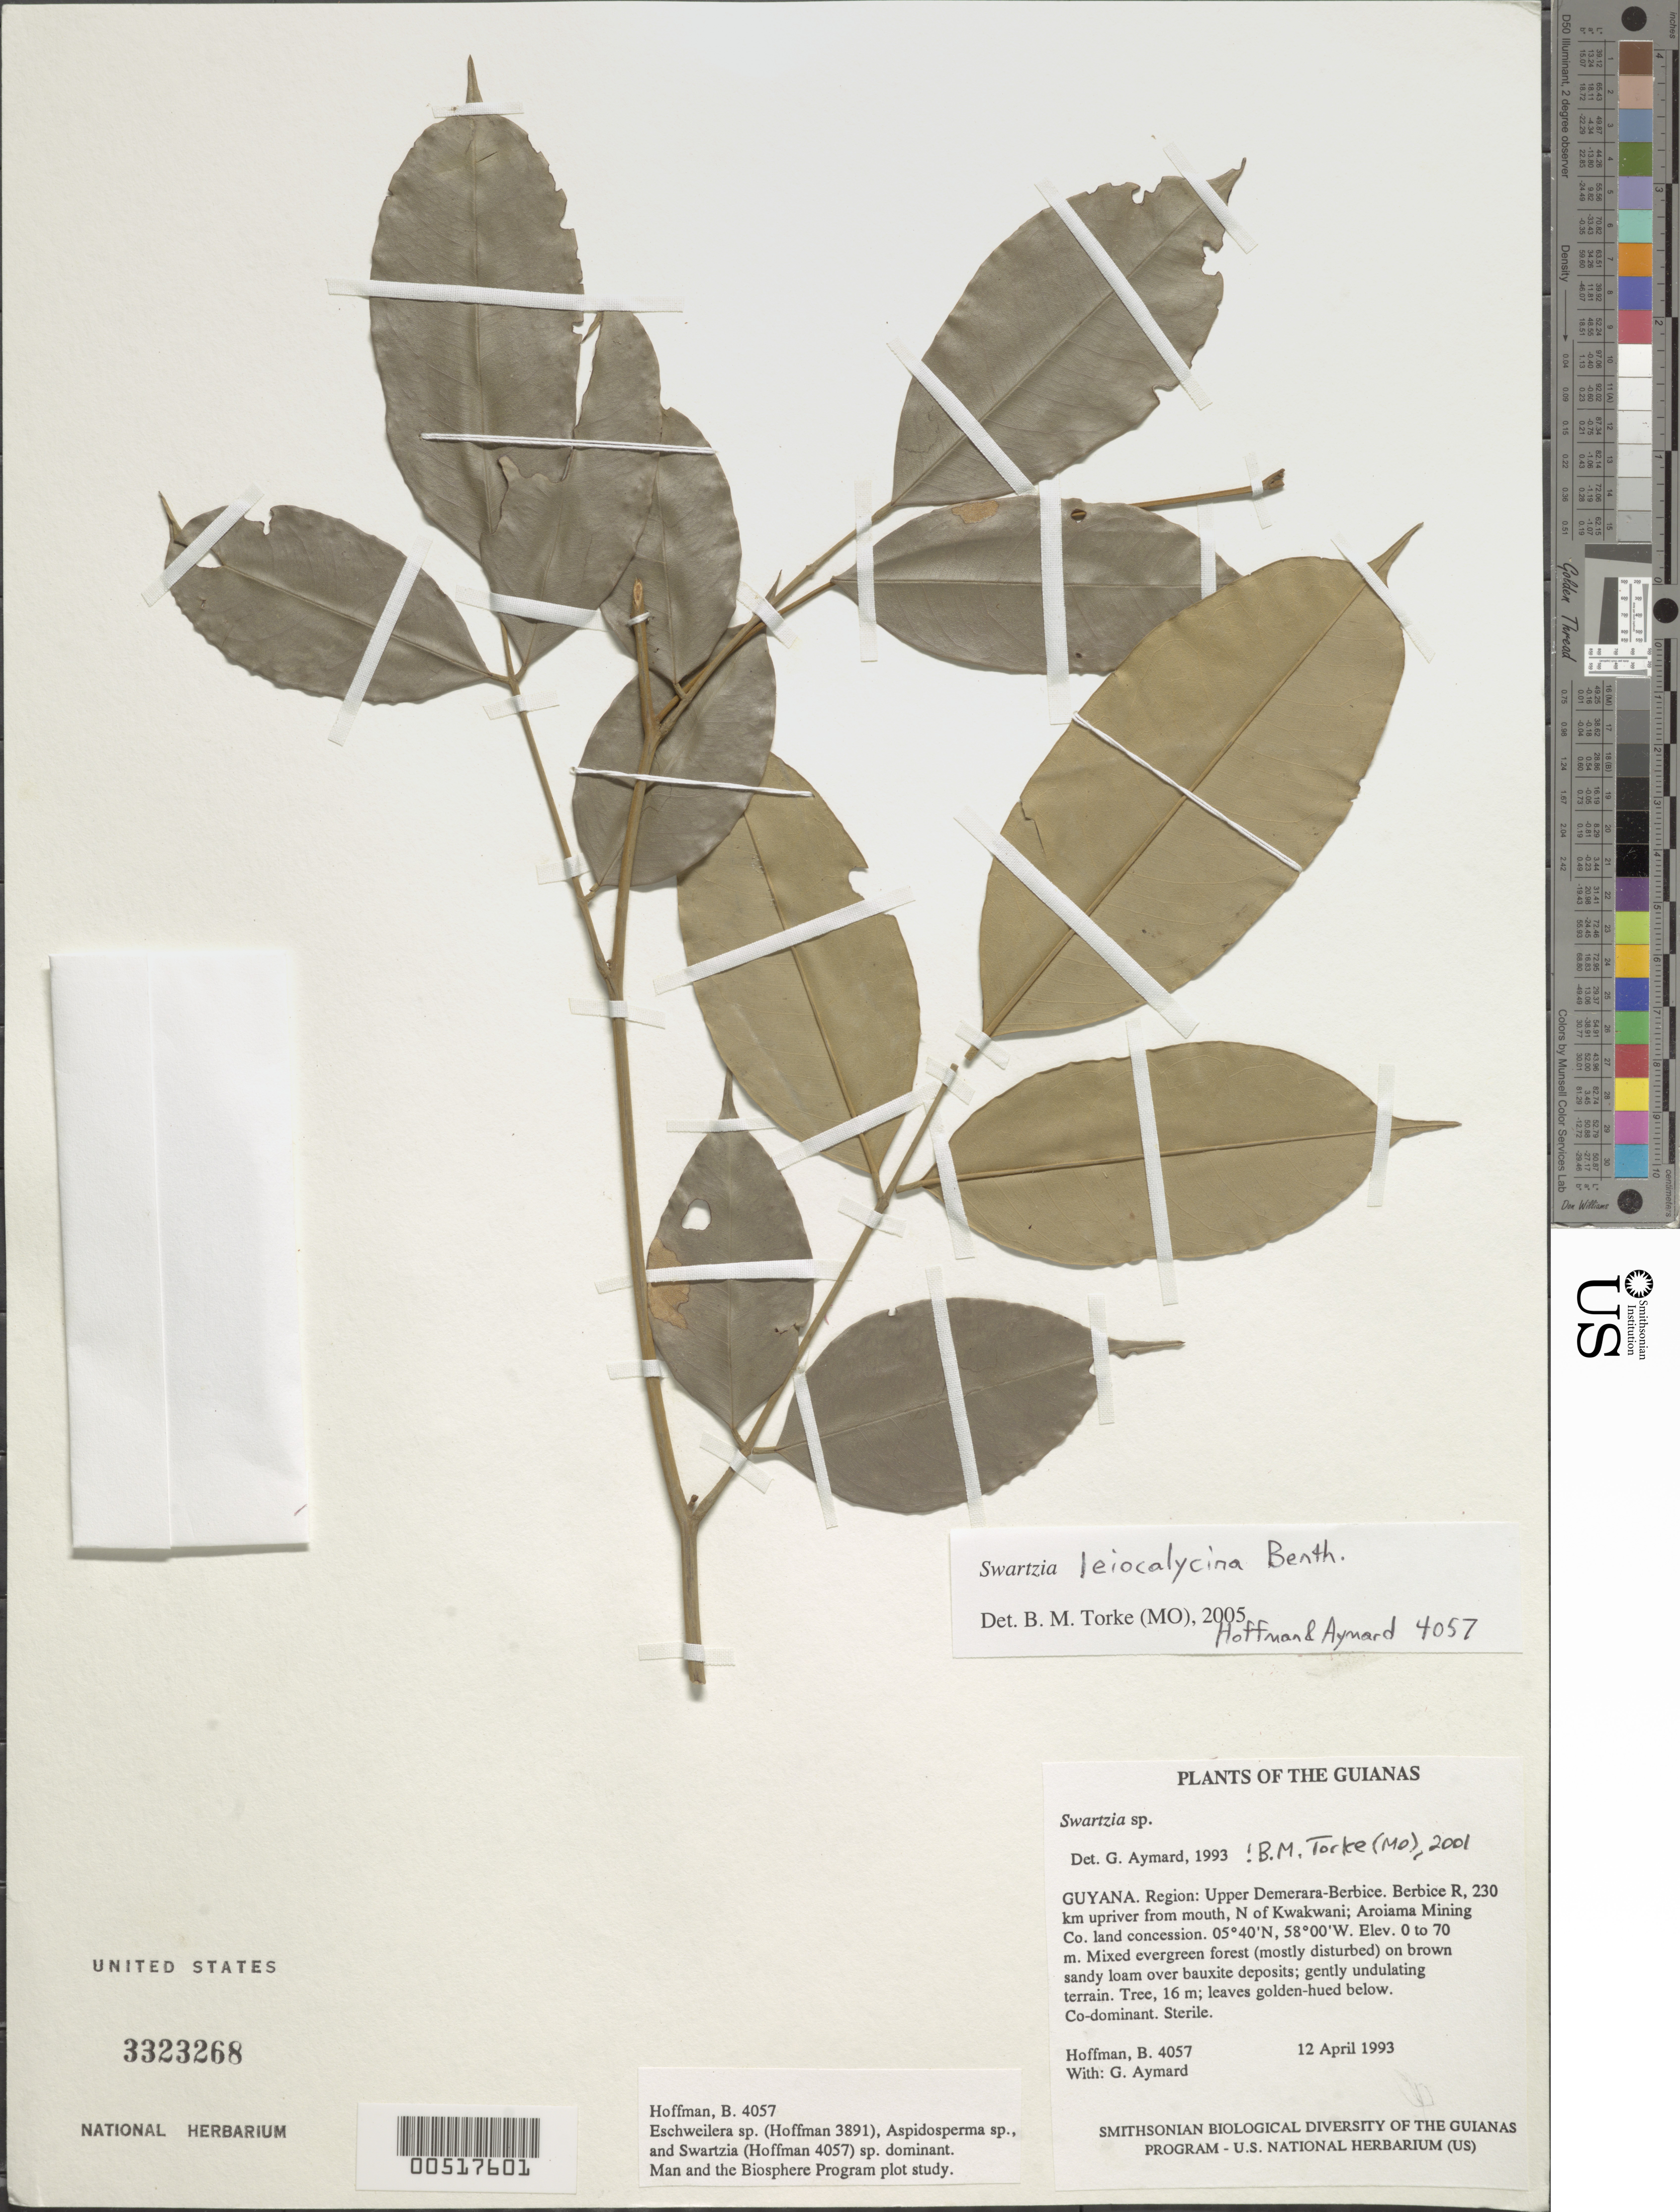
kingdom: Plantae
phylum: Tracheophyta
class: Magnoliopsida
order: Fabales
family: Fabaceae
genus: Swartzia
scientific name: Swartzia leiocalycina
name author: Benth.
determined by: Torke, B. M., (MO)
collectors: B. Hoffman & G. A. Aymard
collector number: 4057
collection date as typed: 12 April 1993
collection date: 1993-04-12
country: Guyana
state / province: U. Demerara-Berbice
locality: Berbice River, 230 km upriver from mouth, N of Kwakwani; Aroiama Mining Co. land concession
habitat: Mixed evergreen forest (mostly disturbed) on brown sandy loam over bauxite deposits; gently undulating terrain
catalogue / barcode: US 3323268